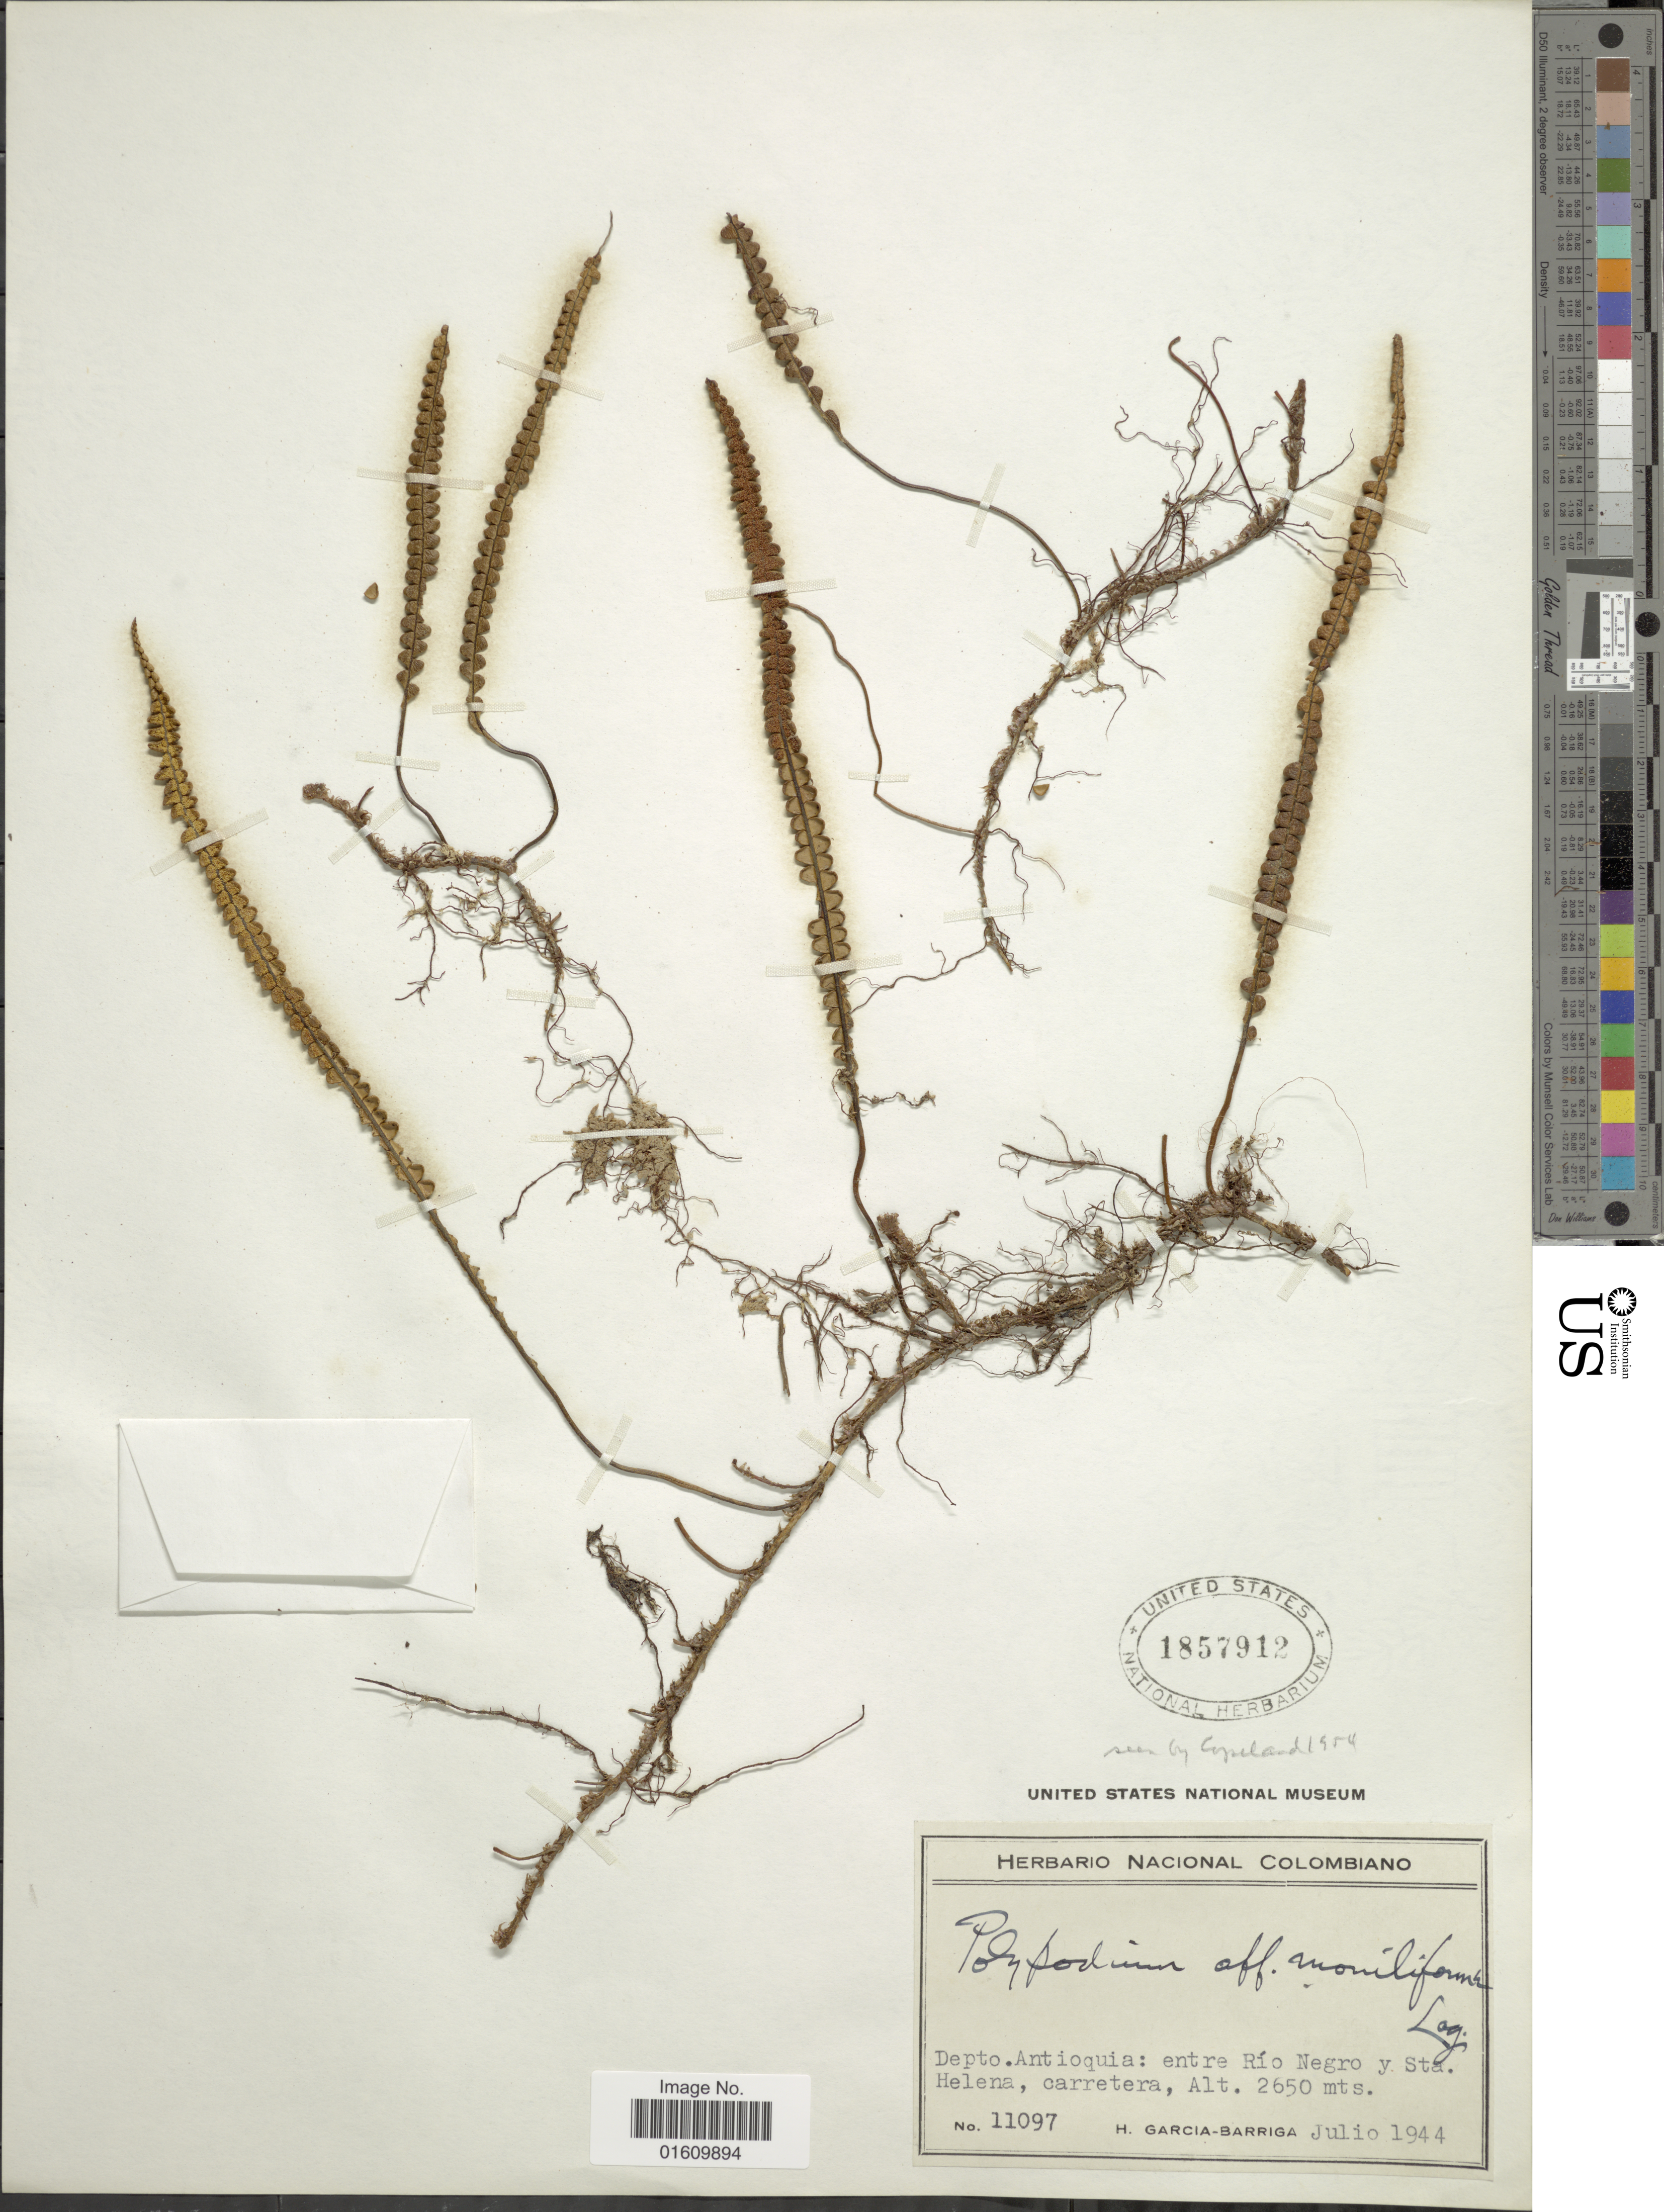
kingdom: Plantae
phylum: Tracheophyta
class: Polypodiopsida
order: Polypodiales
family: Polypodiaceae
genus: Melpomene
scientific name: Melpomene moniliformis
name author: (Lag. ex Sw.) A.R. Sm. & R.C. Moran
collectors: H. García Barriga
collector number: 11097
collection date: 1944-07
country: Colombia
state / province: Antioquia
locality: Depto.Antioquia : Entre Rio Negro y Sta. Helena, carretera.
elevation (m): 2650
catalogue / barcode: US 1857912